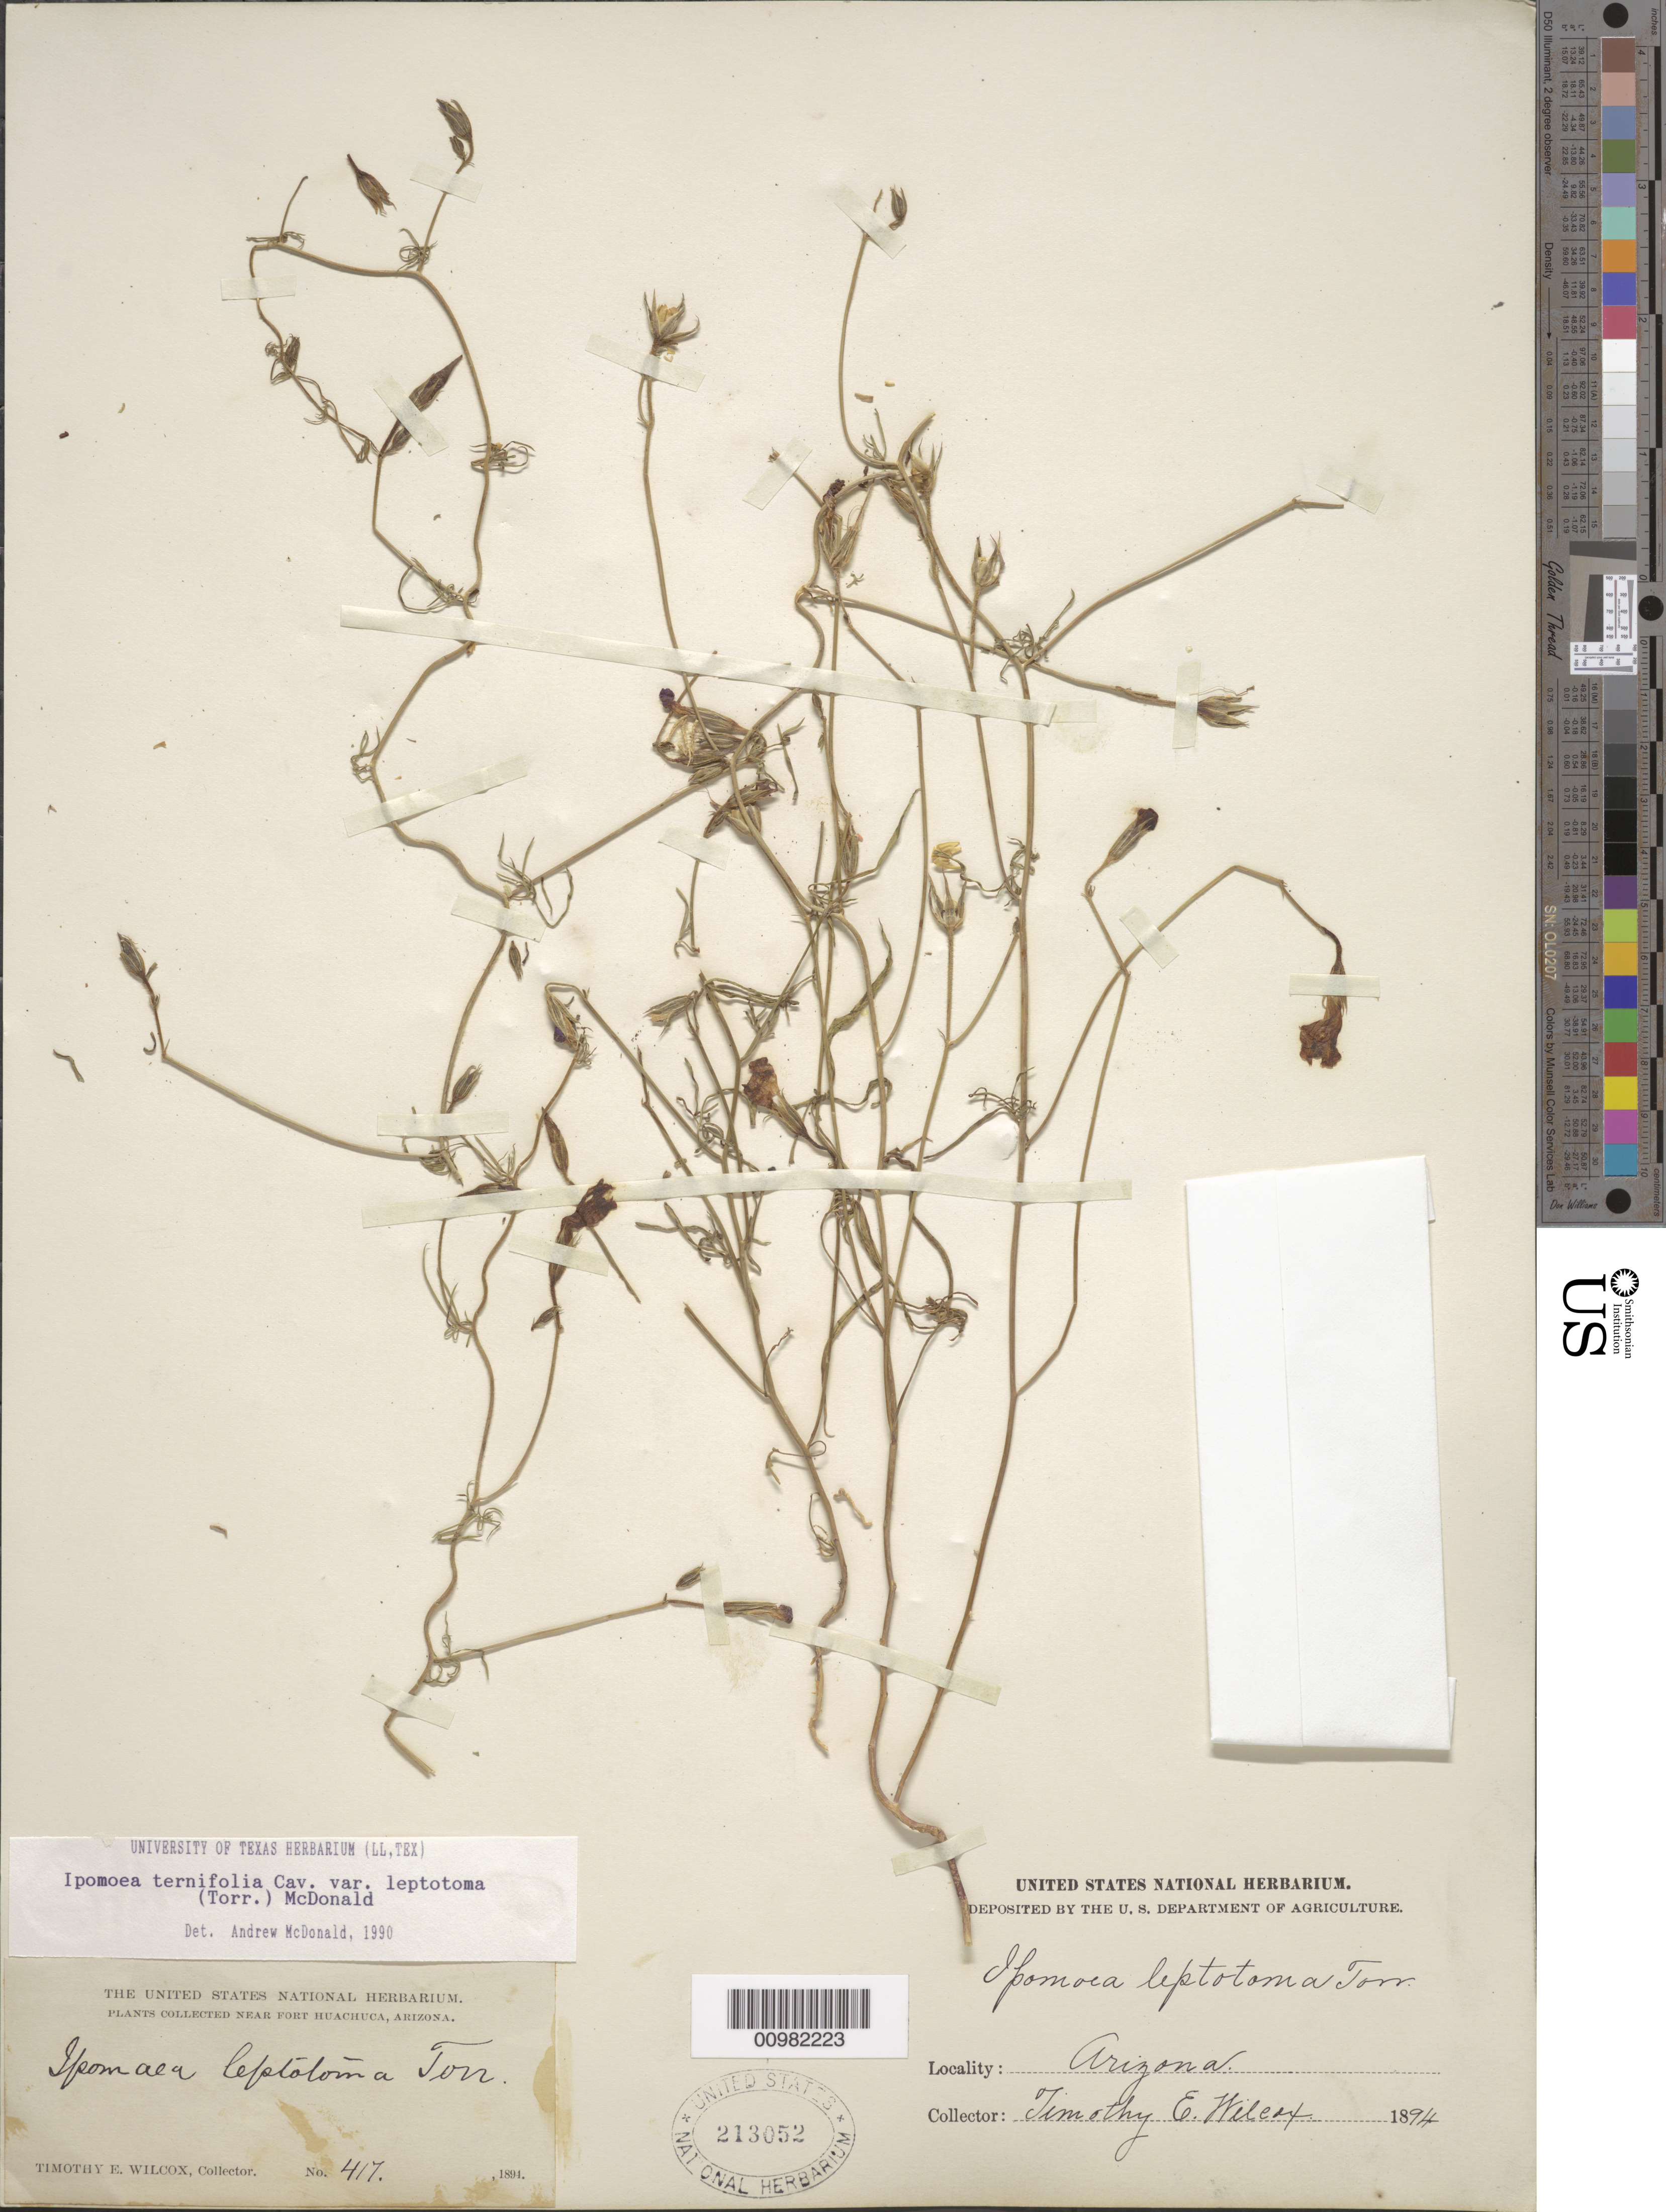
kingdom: Plantae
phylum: Tracheophyta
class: Magnoliopsida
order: Solanales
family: Convolvulaceae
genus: Ipomoea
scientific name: Ipomoea ternifolia var. leptotoma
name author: (Torr.) J.A. McDonald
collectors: T. E. Wilcox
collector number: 417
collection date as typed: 1894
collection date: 1894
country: United States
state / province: Arizona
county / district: Cochise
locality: Near Fort Huachuca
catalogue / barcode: US 213052